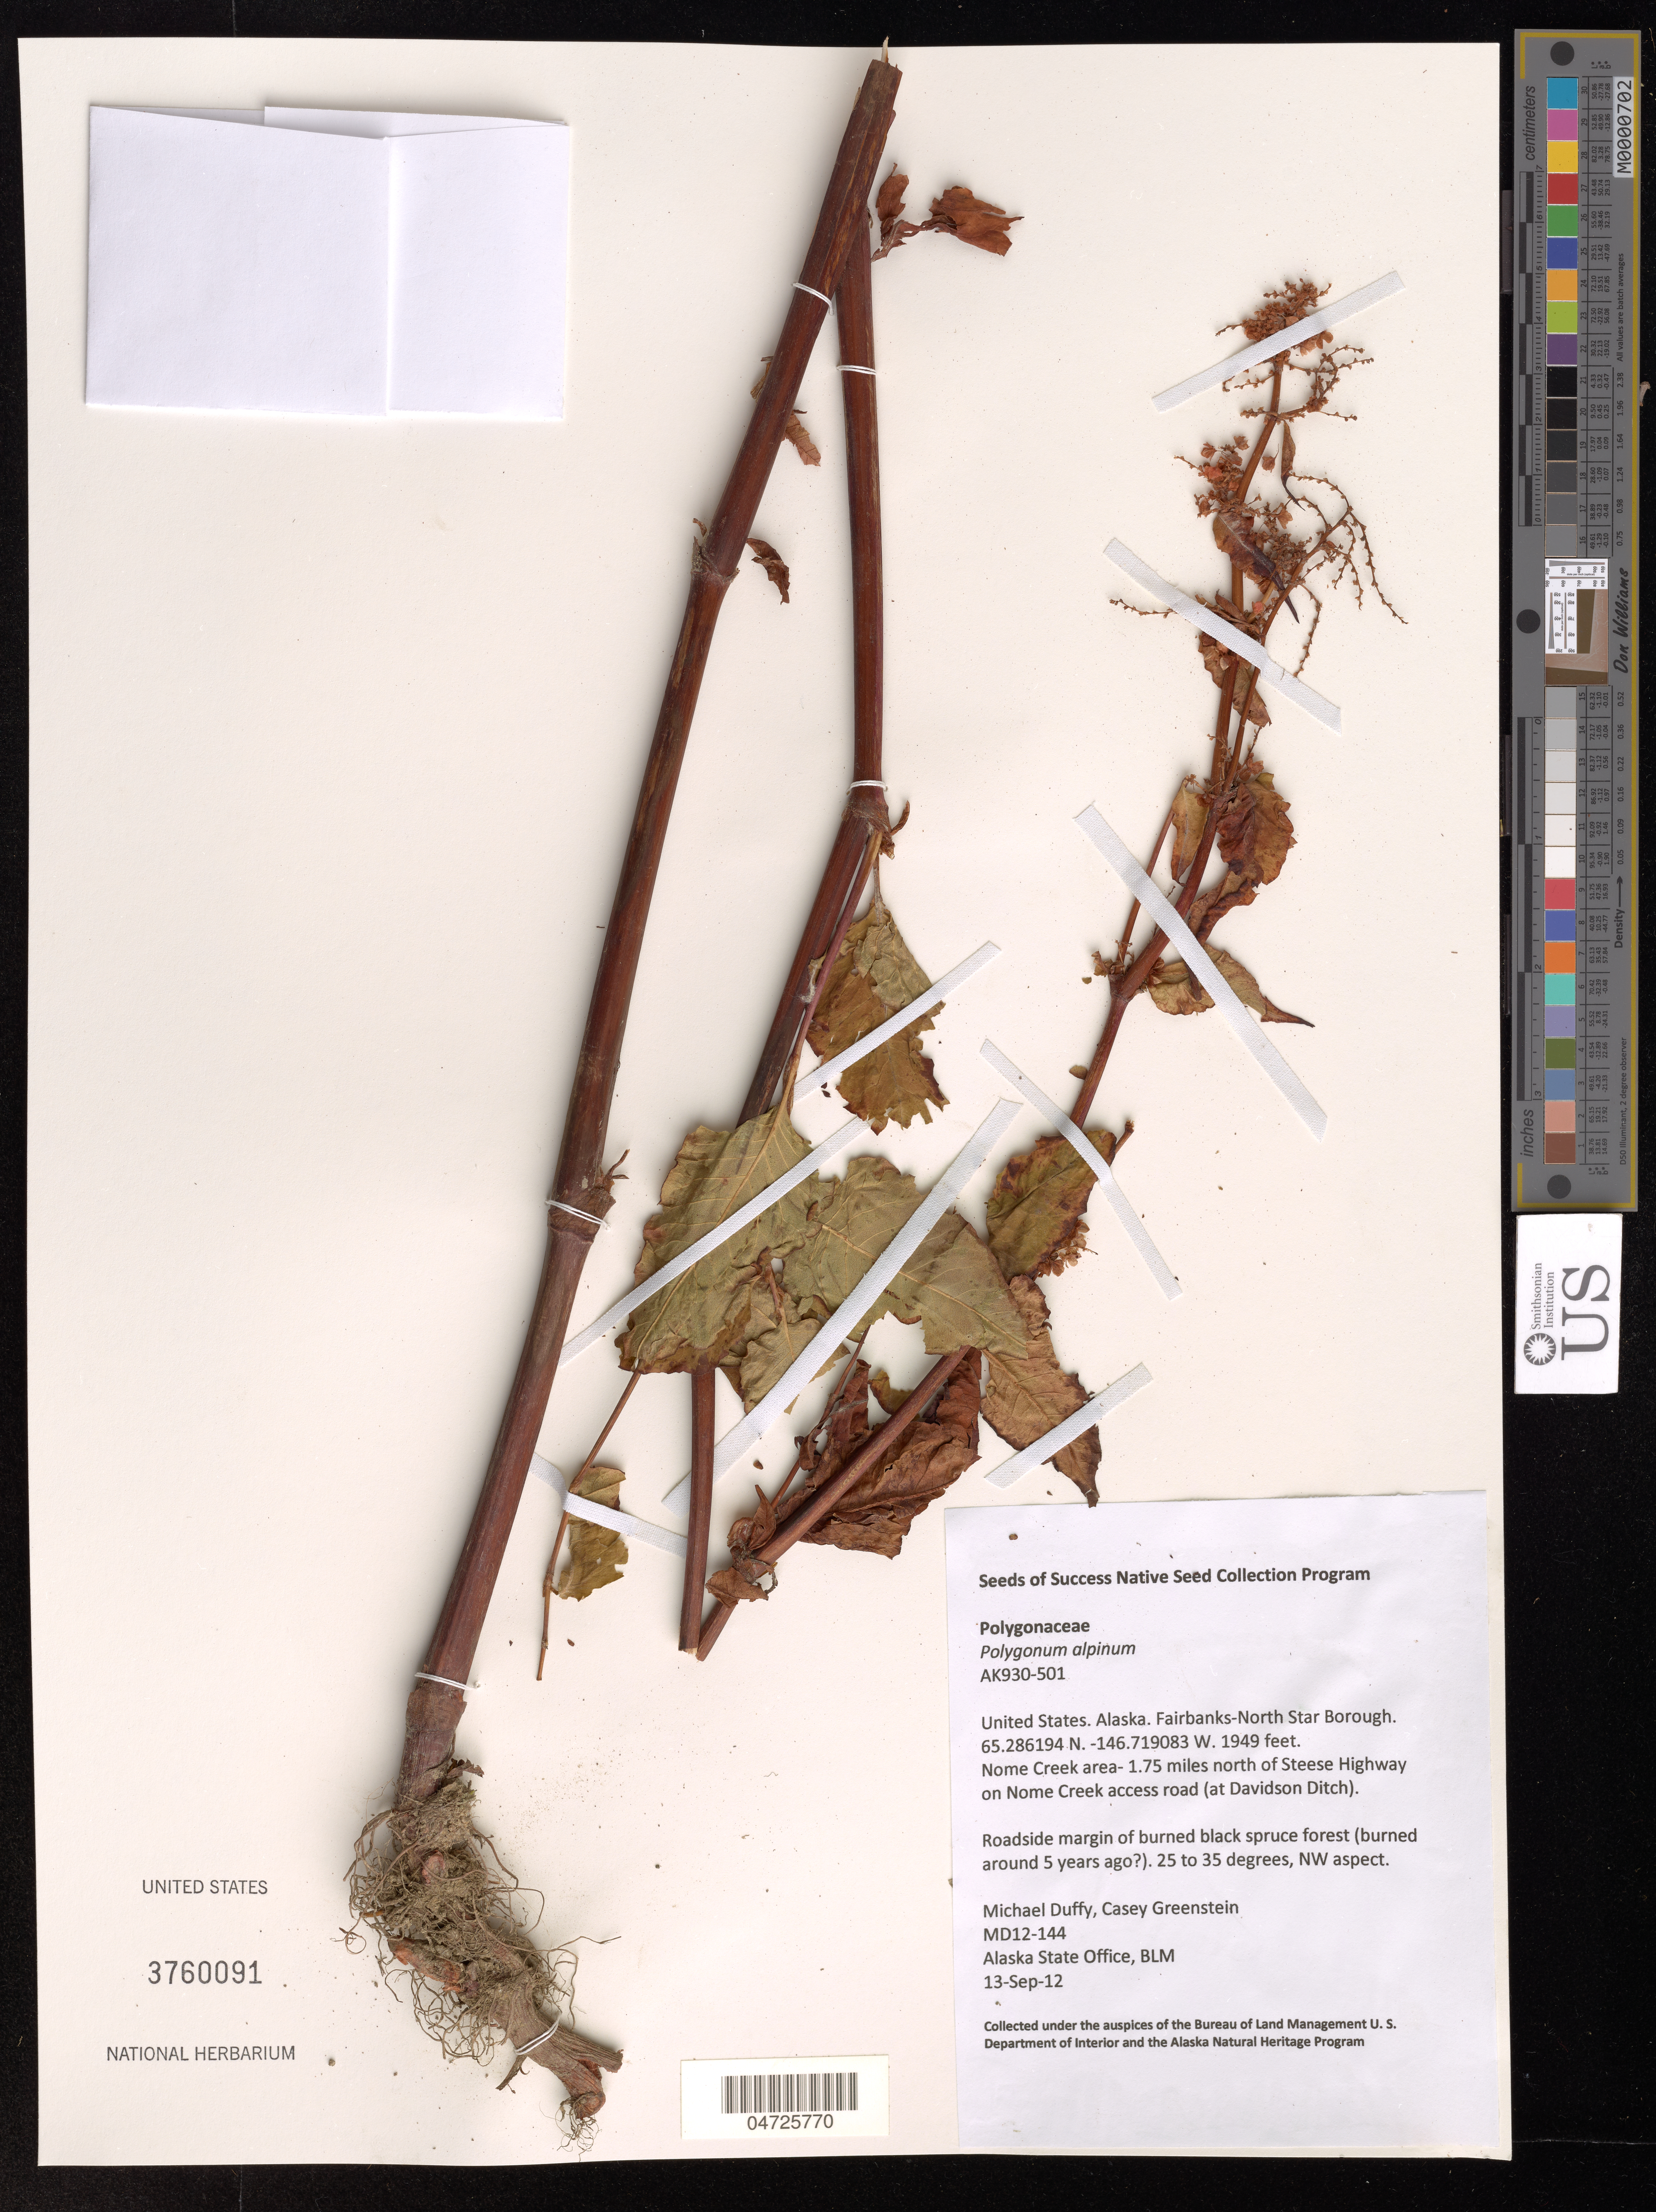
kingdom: Plantae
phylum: Tracheophyta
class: Magnoliopsida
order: Caryophyllales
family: Polygonaceae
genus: Polygonum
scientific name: Polygonum alpinum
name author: All.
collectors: M. Duffy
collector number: MD12-144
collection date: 2012-09-13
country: United States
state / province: Alaska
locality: Fairbanks-North Star Borough. Nome Creek area- 1.75 miles north of Steese Highway on Nome Creek access road (at Davidson Ditch). NW aspect.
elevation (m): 594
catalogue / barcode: US 3760091